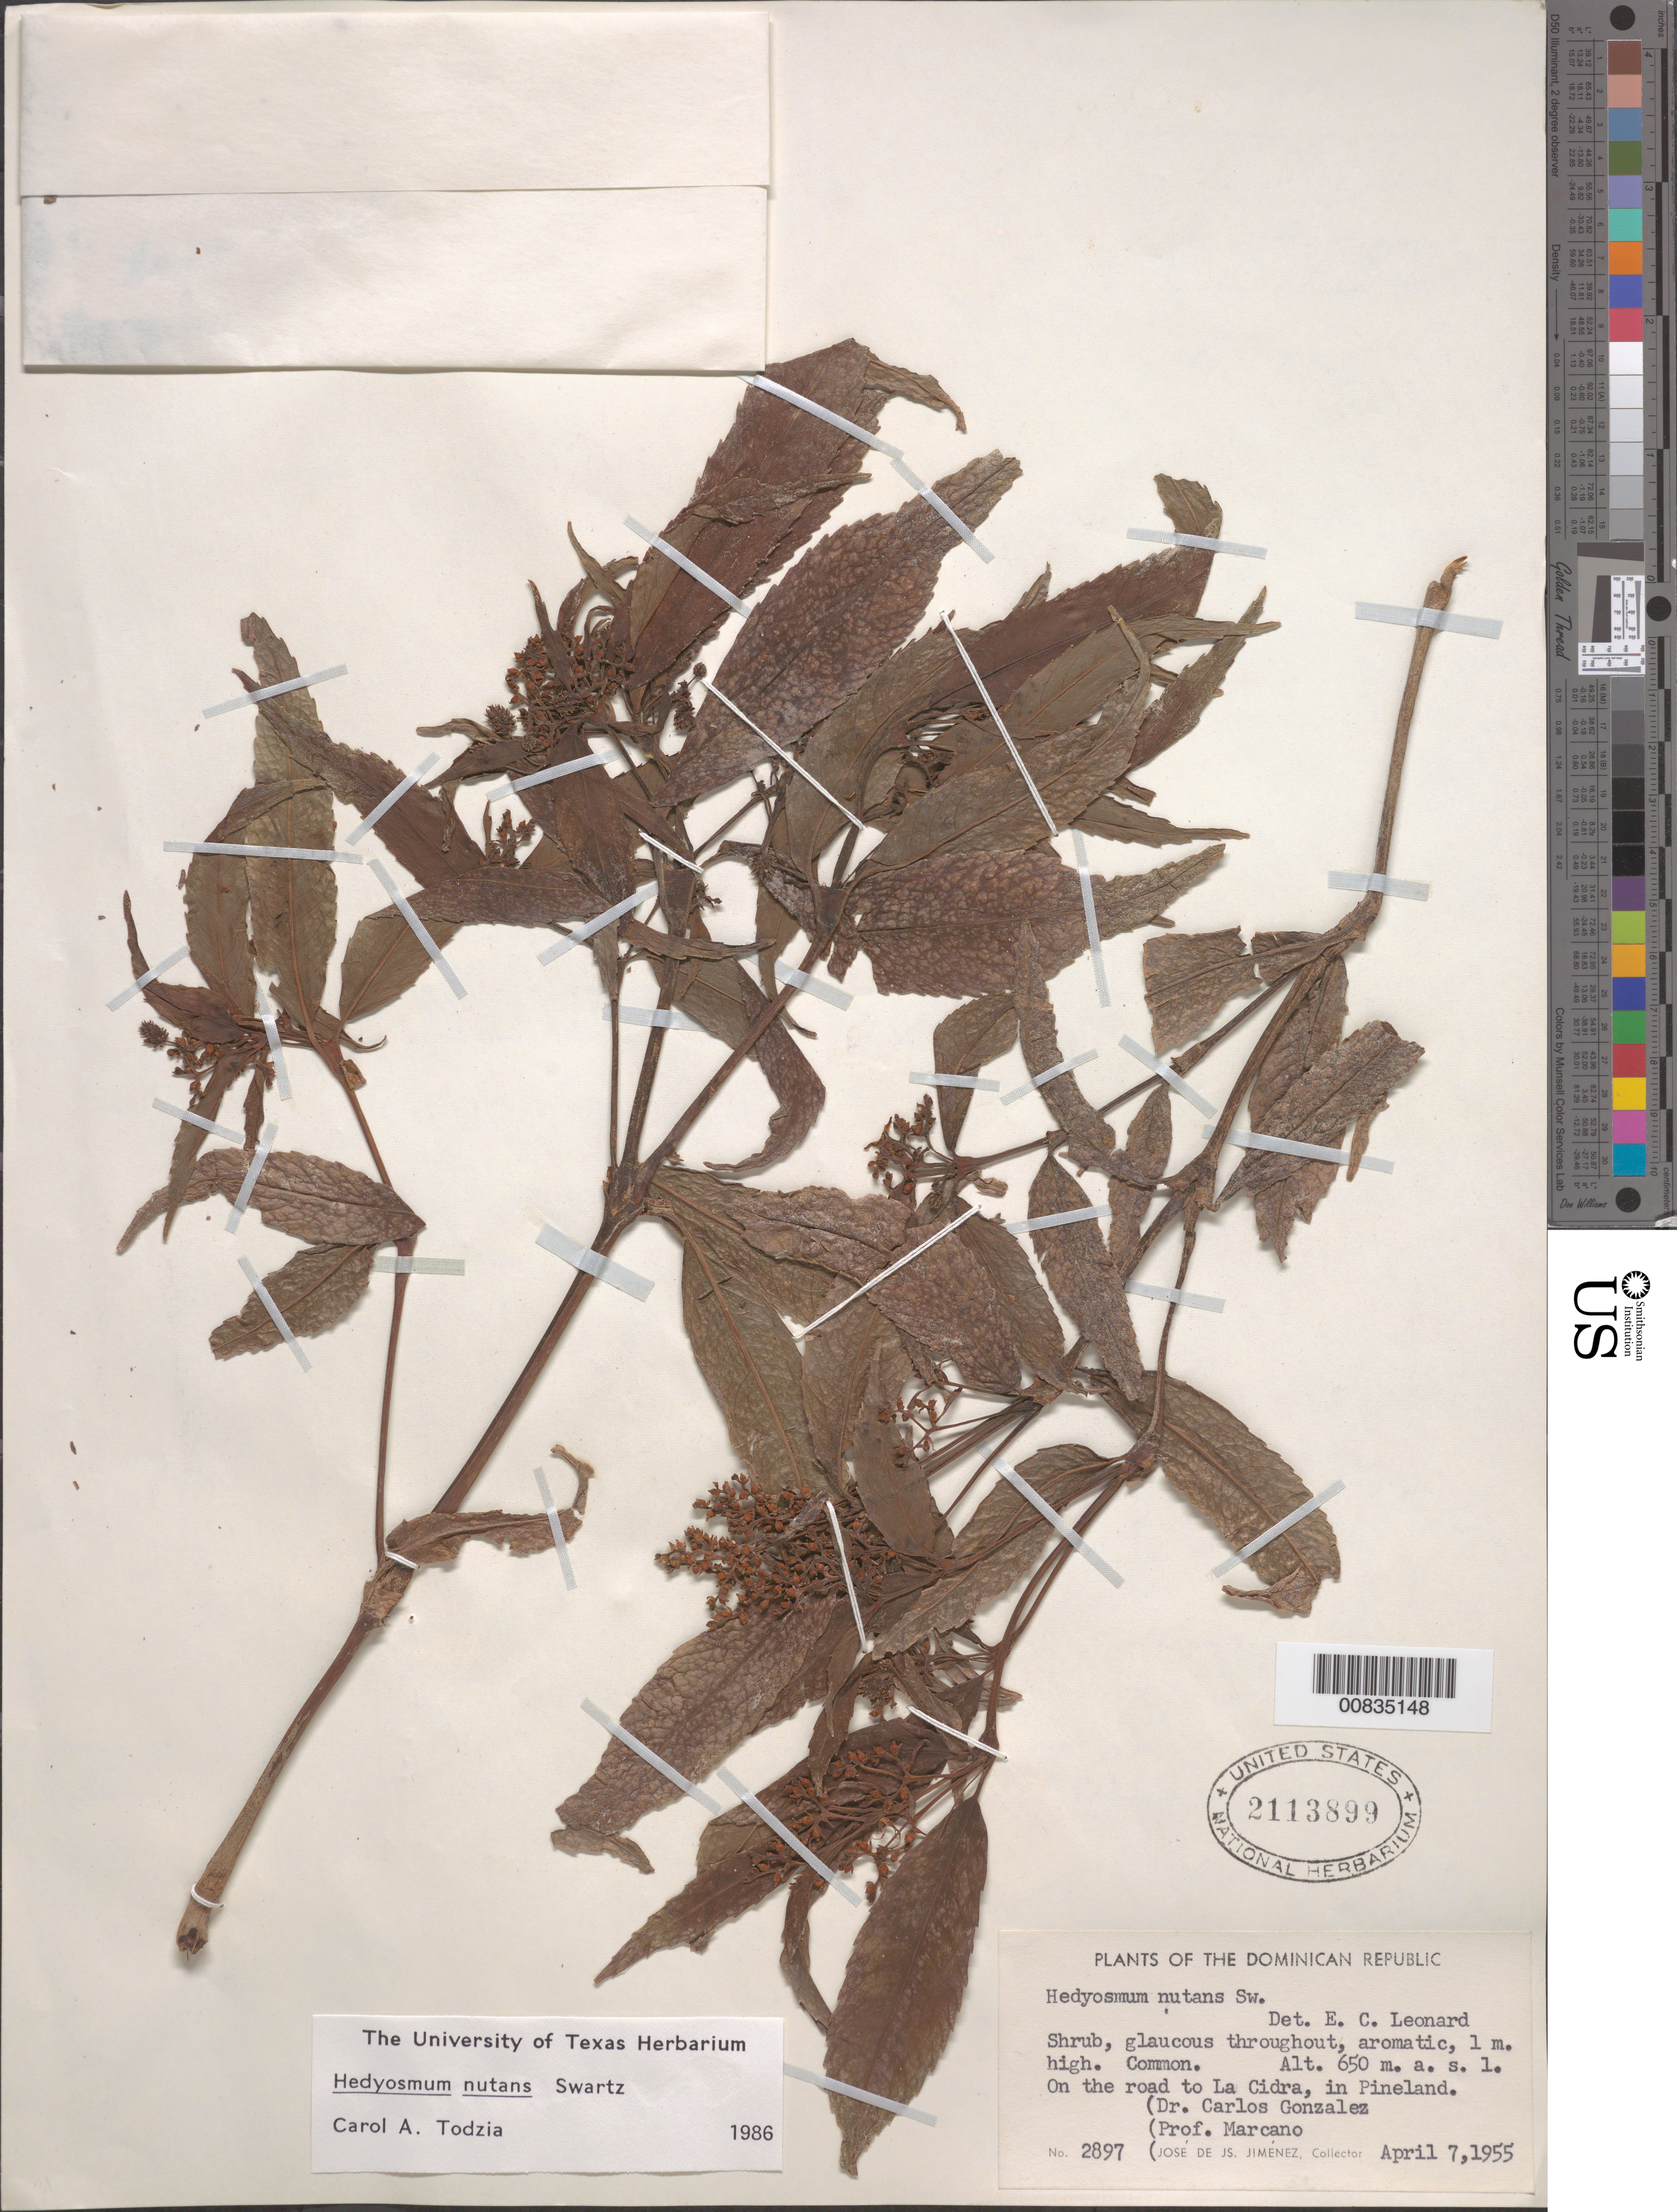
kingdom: Plantae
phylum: Tracheophyta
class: Magnoliopsida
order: Chloranthales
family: Chloranthaceae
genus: Hedyosmum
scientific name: Hedyosmum nutans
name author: Sw.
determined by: Todzia, C. A., (TEX), University of Texas Austin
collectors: J. J. Jiménez, C. Gonzalez & E. J. Marcano F.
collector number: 2897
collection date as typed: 07 Apr 1955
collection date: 1955-04-07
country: Dominican Republic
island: Hispaniola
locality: On the road to La Cidra.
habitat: In pineland.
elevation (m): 650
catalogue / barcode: US 2113899